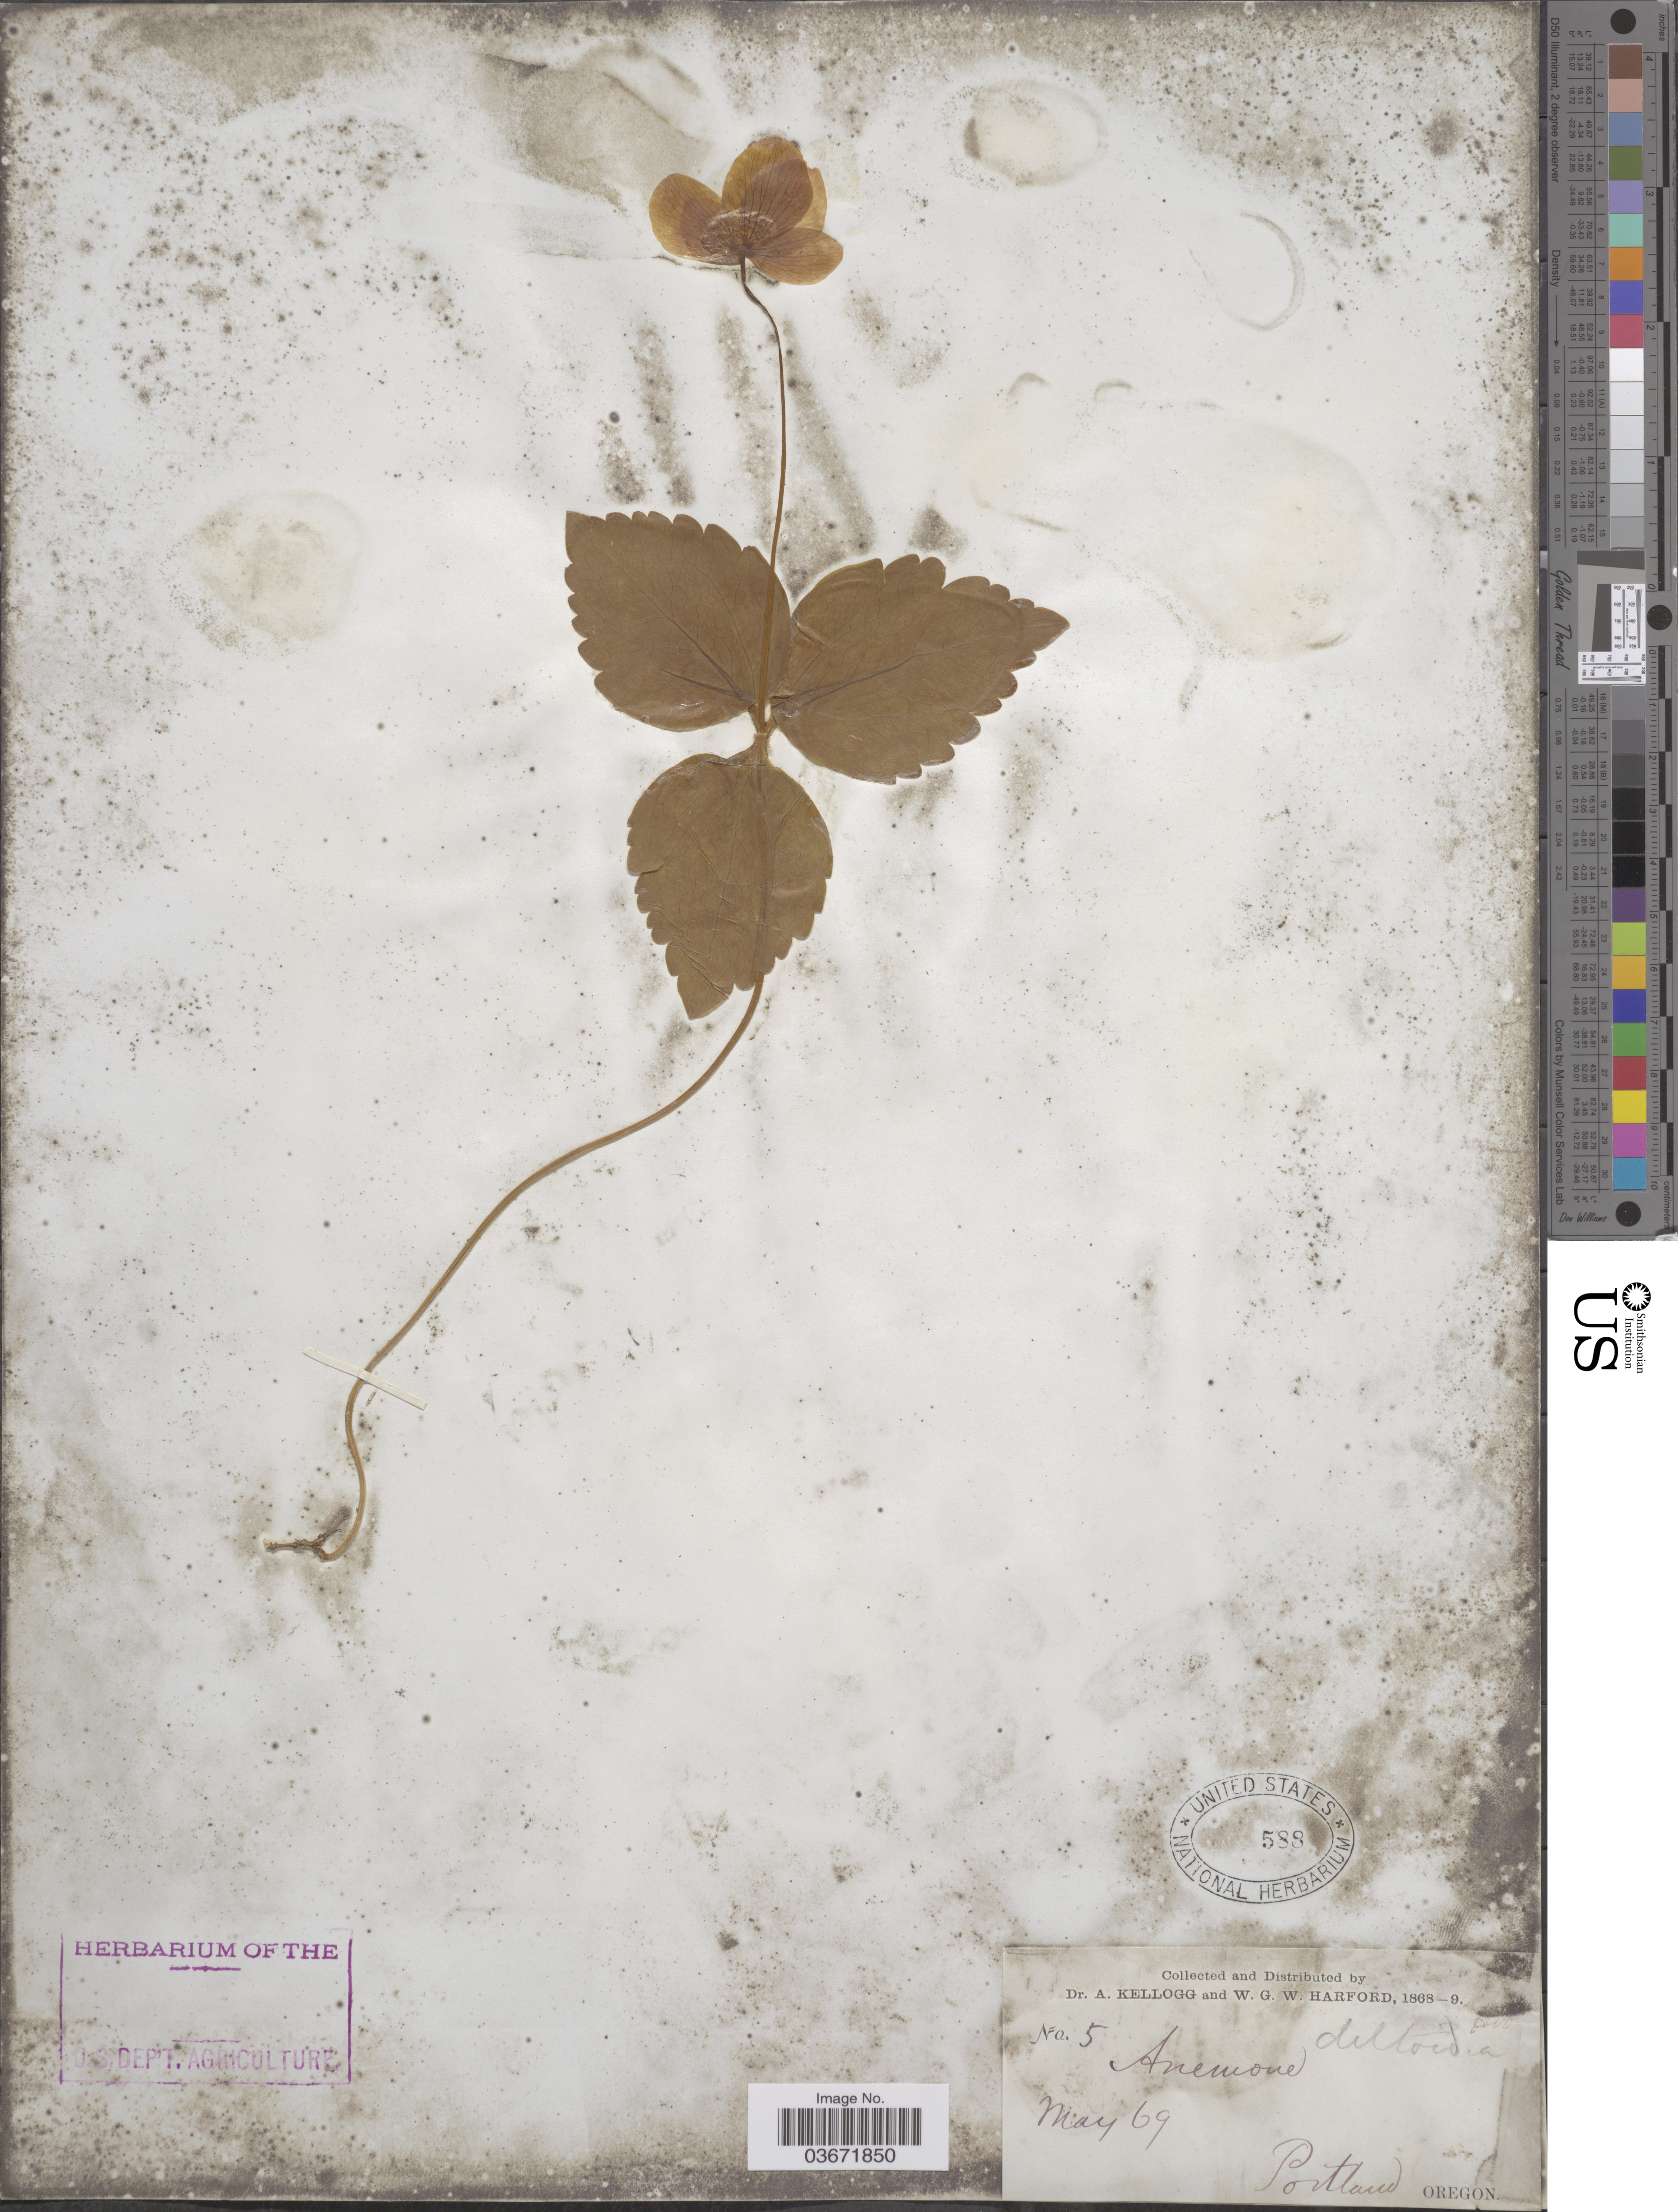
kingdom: Plantae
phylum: Tracheophyta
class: Magnoliopsida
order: Ranunculales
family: Ranunculaceae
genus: Anemone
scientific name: Anemone deltoidea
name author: Douglas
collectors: A. Kellogg & W. G. W. Harford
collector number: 5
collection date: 1869-05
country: United States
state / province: Oregon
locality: Portland.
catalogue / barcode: US 588